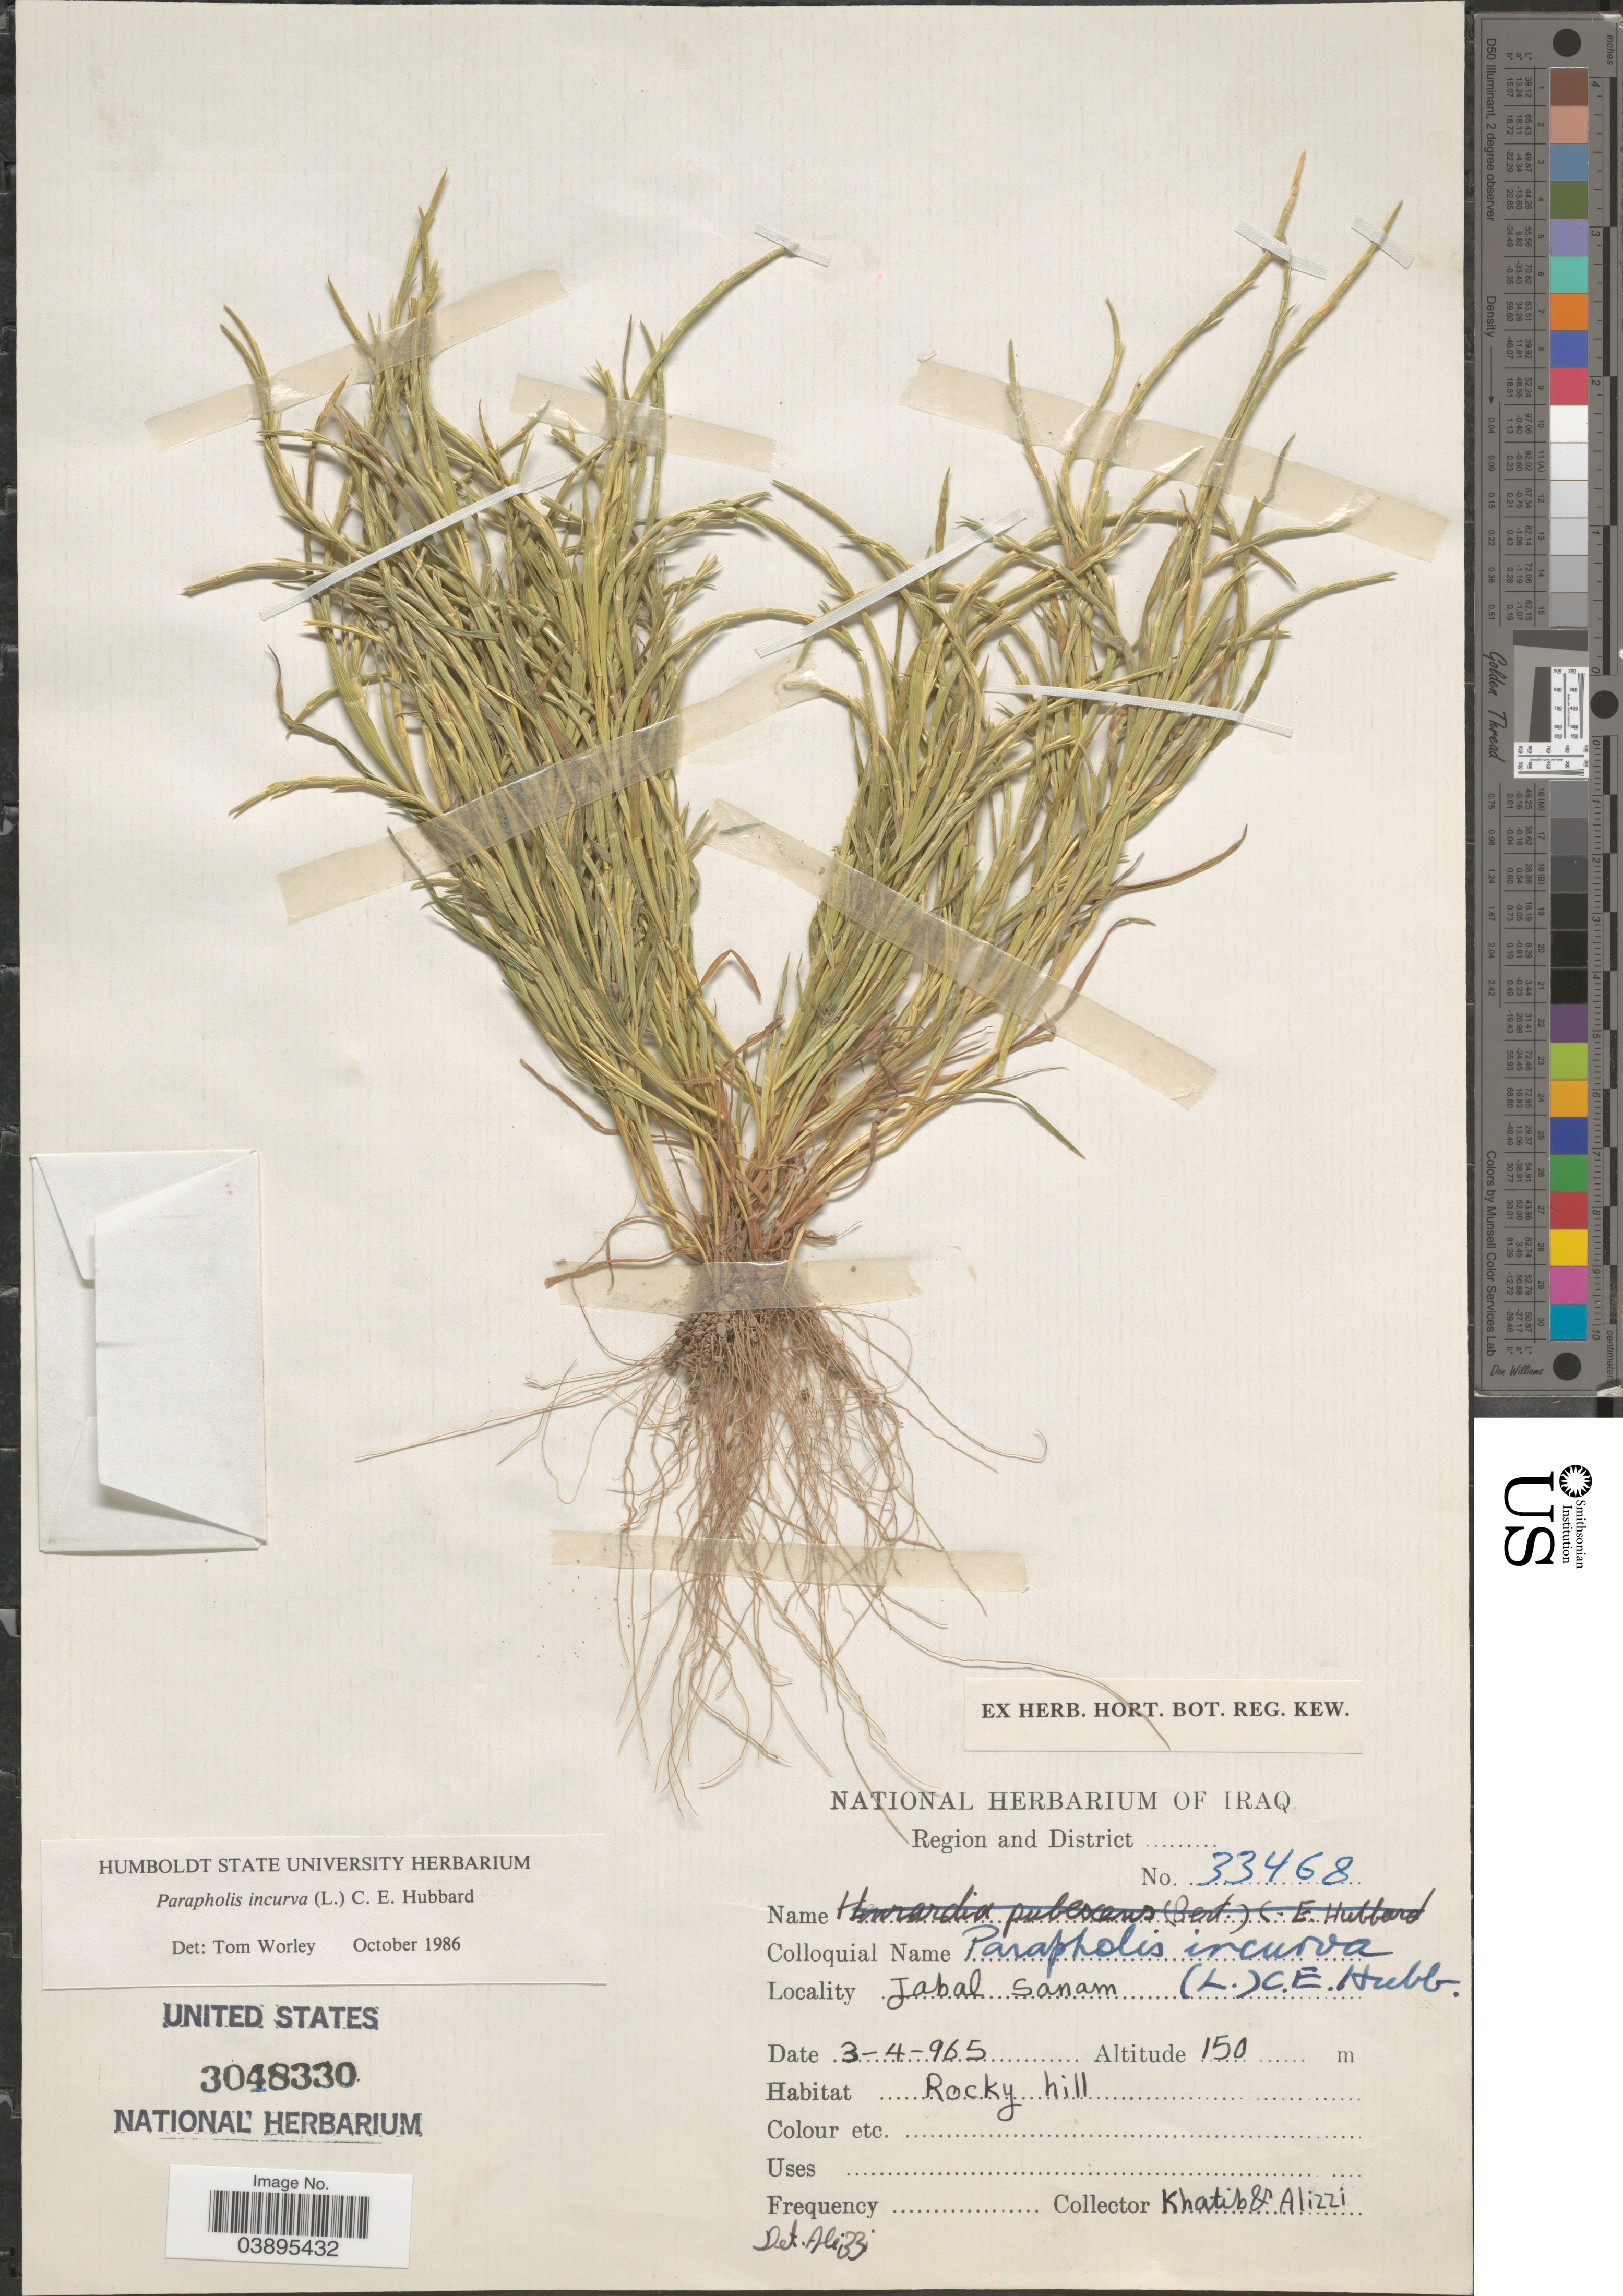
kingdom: Plantae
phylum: Tracheophyta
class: Liliopsida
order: Poales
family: Poaceae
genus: Parapholis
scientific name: Parapholis incurva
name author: (L.) C.E. Hubb.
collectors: Khatib & Alizzi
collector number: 33468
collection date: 1965-04-03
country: Iraq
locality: Jabal Sanam.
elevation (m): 150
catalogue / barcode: US 3048330